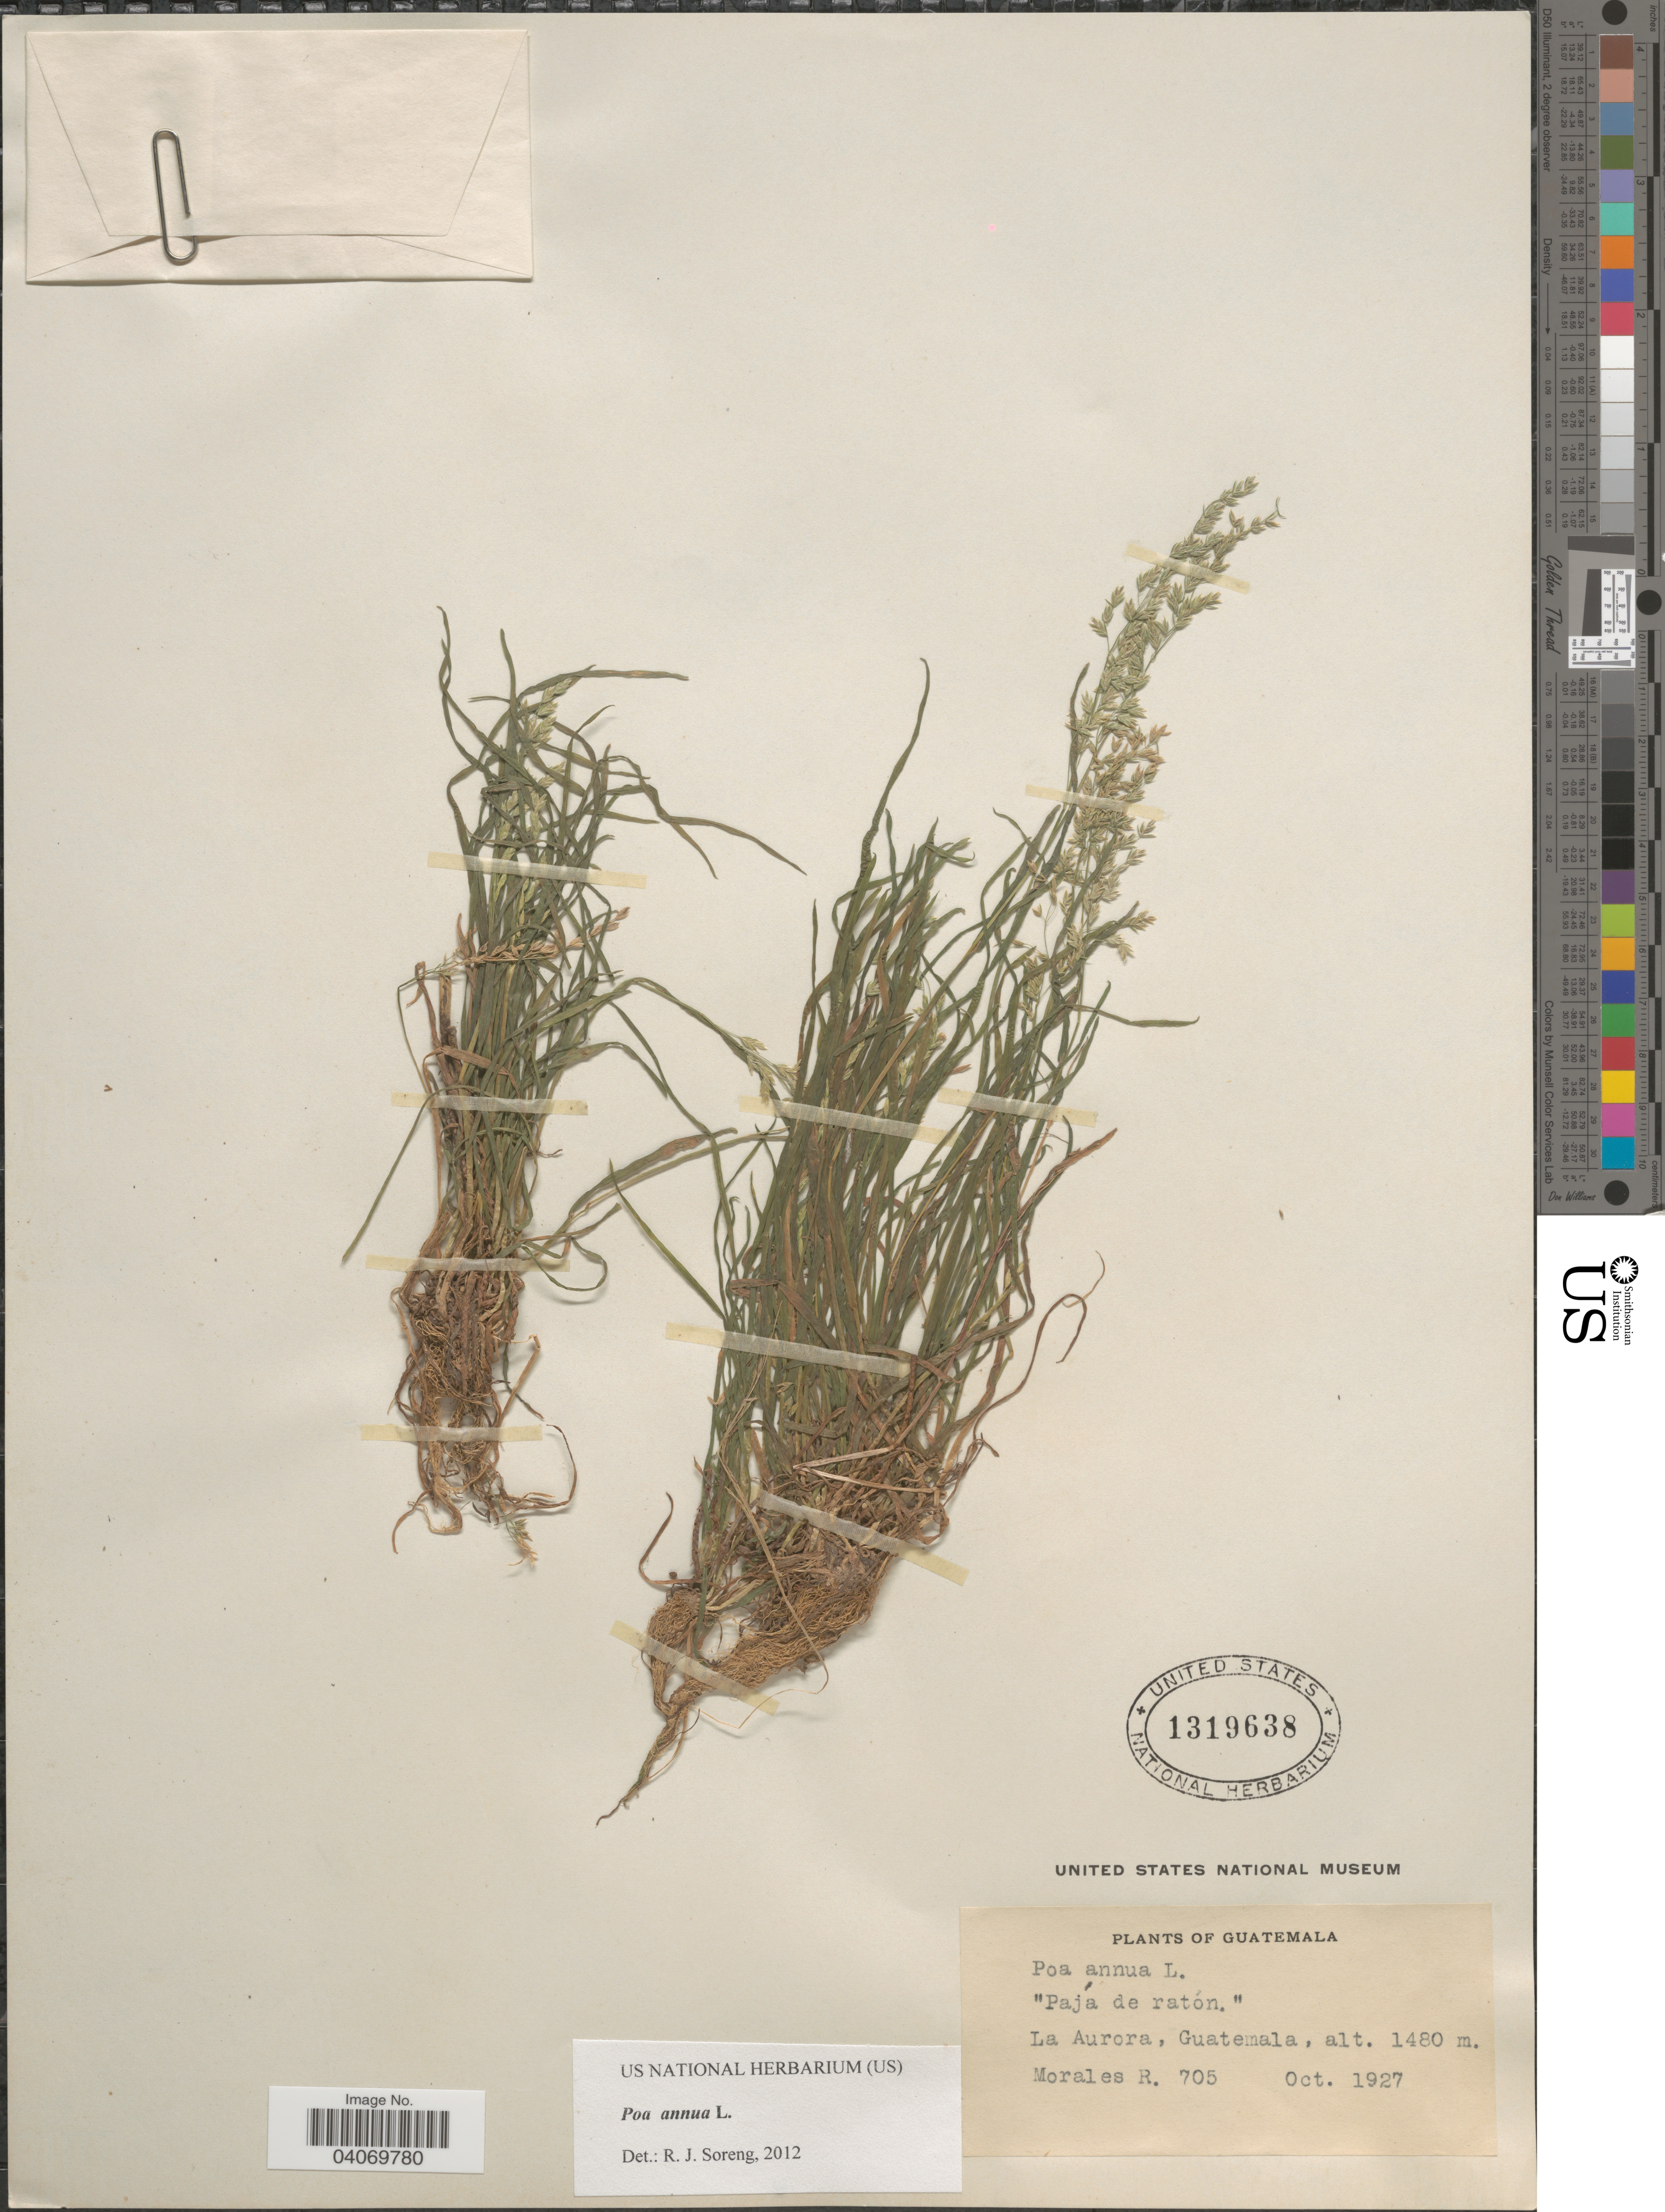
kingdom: Plantae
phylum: Tracheophyta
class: Liliopsida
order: Poales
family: Poaceae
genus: Poa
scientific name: Poa annua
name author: L.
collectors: R. Morales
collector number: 705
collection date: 1927-10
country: Guatemala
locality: Pajá de ratón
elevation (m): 1480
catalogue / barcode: US 1319638